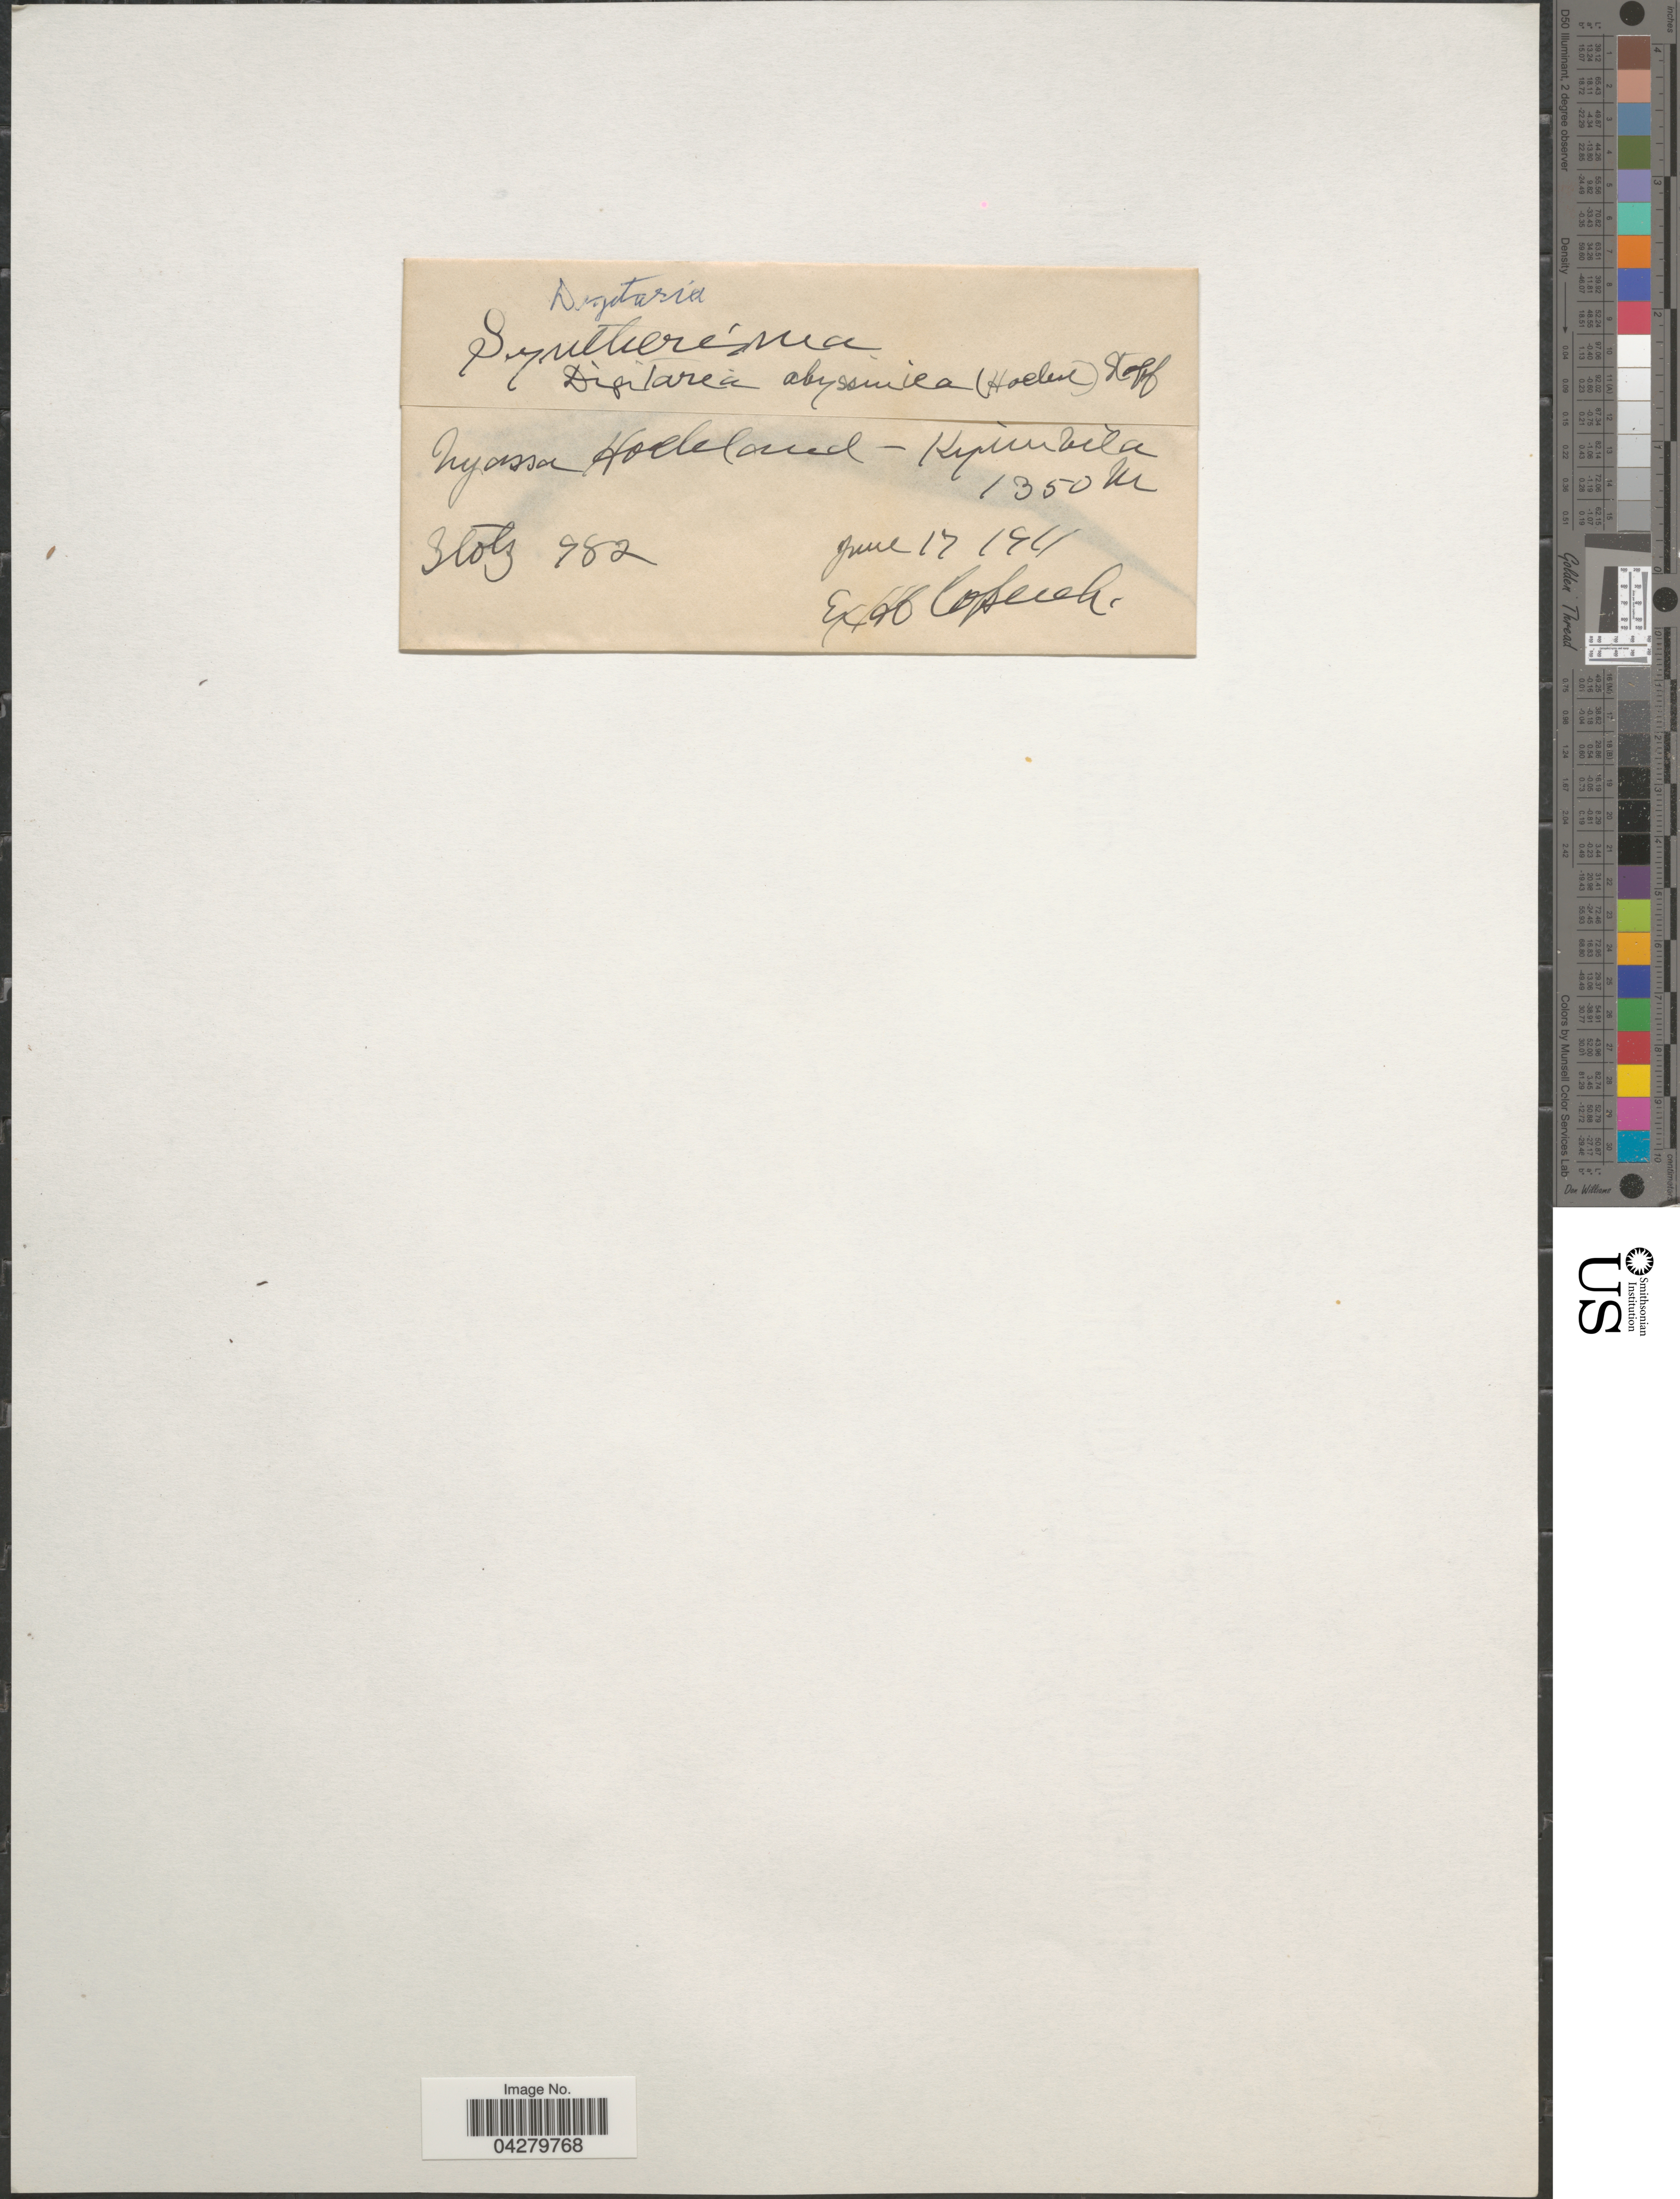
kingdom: Plantae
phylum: Tracheophyta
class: Liliopsida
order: Poales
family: Poaceae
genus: Digitaria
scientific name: Digitaria abyssinica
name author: (Hochst. ex Rich.) Stapf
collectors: Stolz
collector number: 982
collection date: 1921-06-17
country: Tanzania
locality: Nyassa Hochland - Kyimbila.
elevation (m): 1350